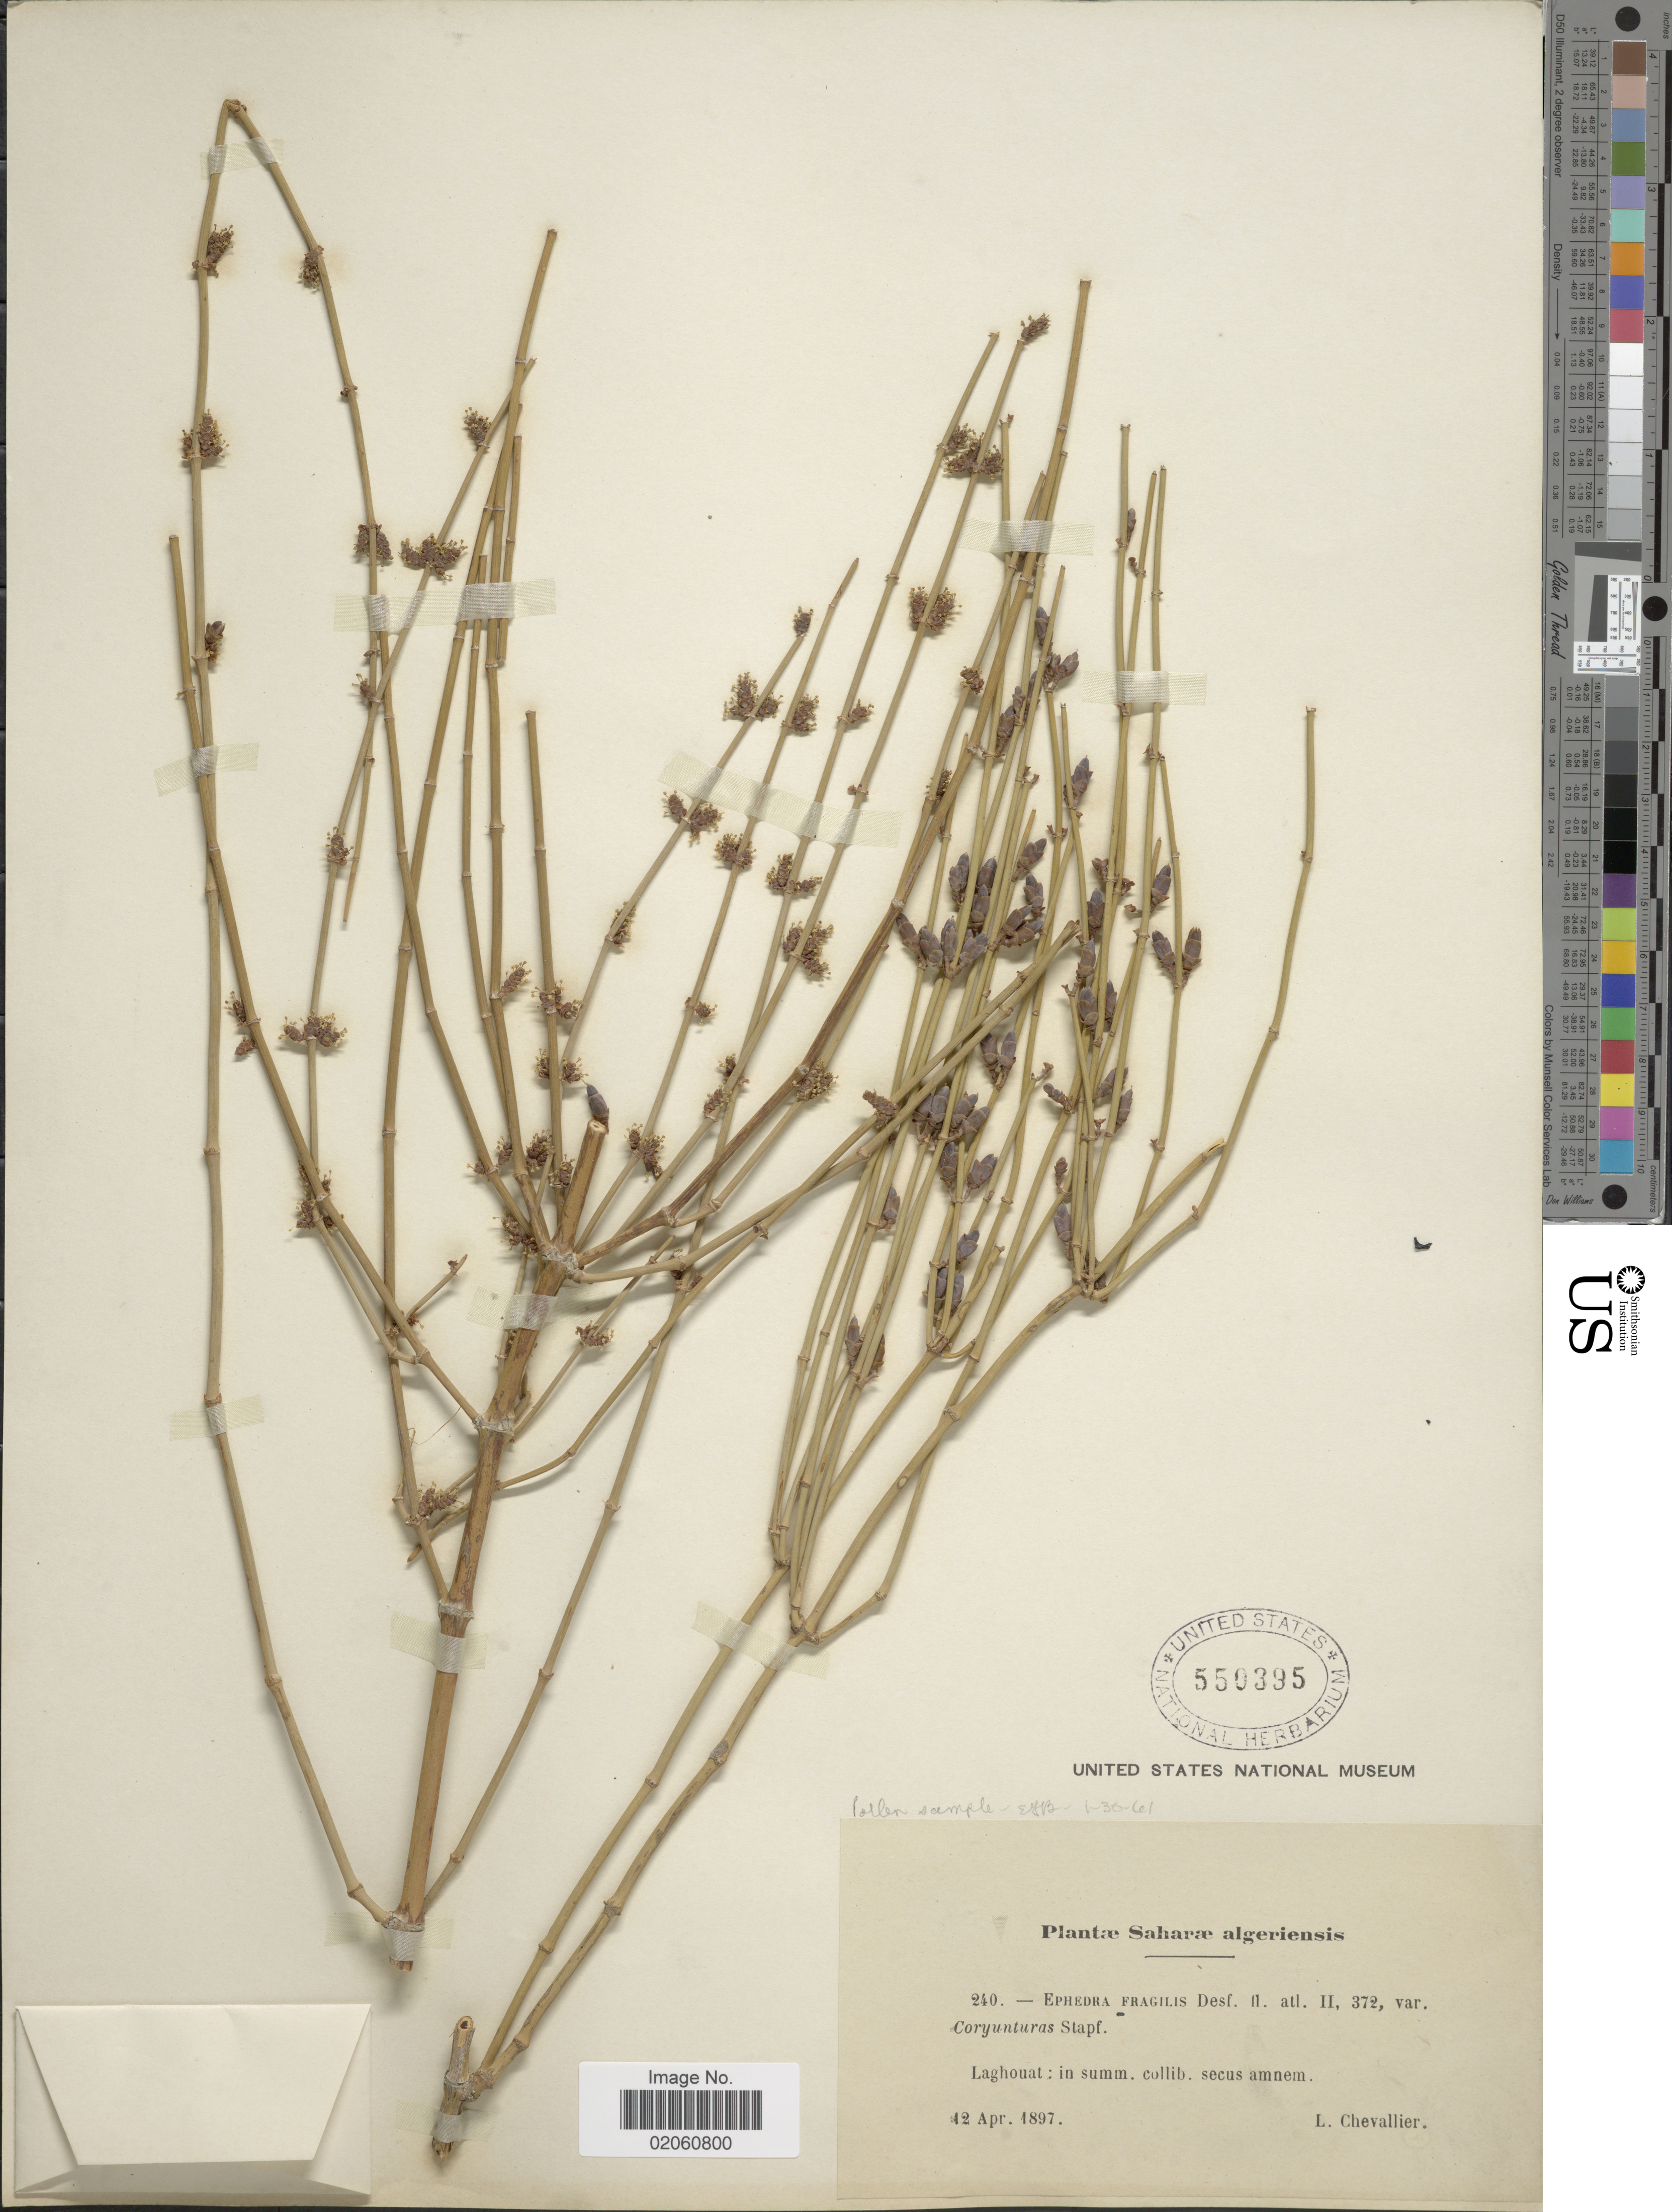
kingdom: Plantae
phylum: Tracheophyta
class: Gnetopsida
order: Ephedrales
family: Ephedraceae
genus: Ephedra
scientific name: Ephedra fragilis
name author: Desf.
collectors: L. Chevalier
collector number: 240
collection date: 1897-04-12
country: Algeria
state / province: Laghouat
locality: Saharæ algeriensis, Laghouat: in summ. collib secus amnem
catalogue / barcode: US 550395